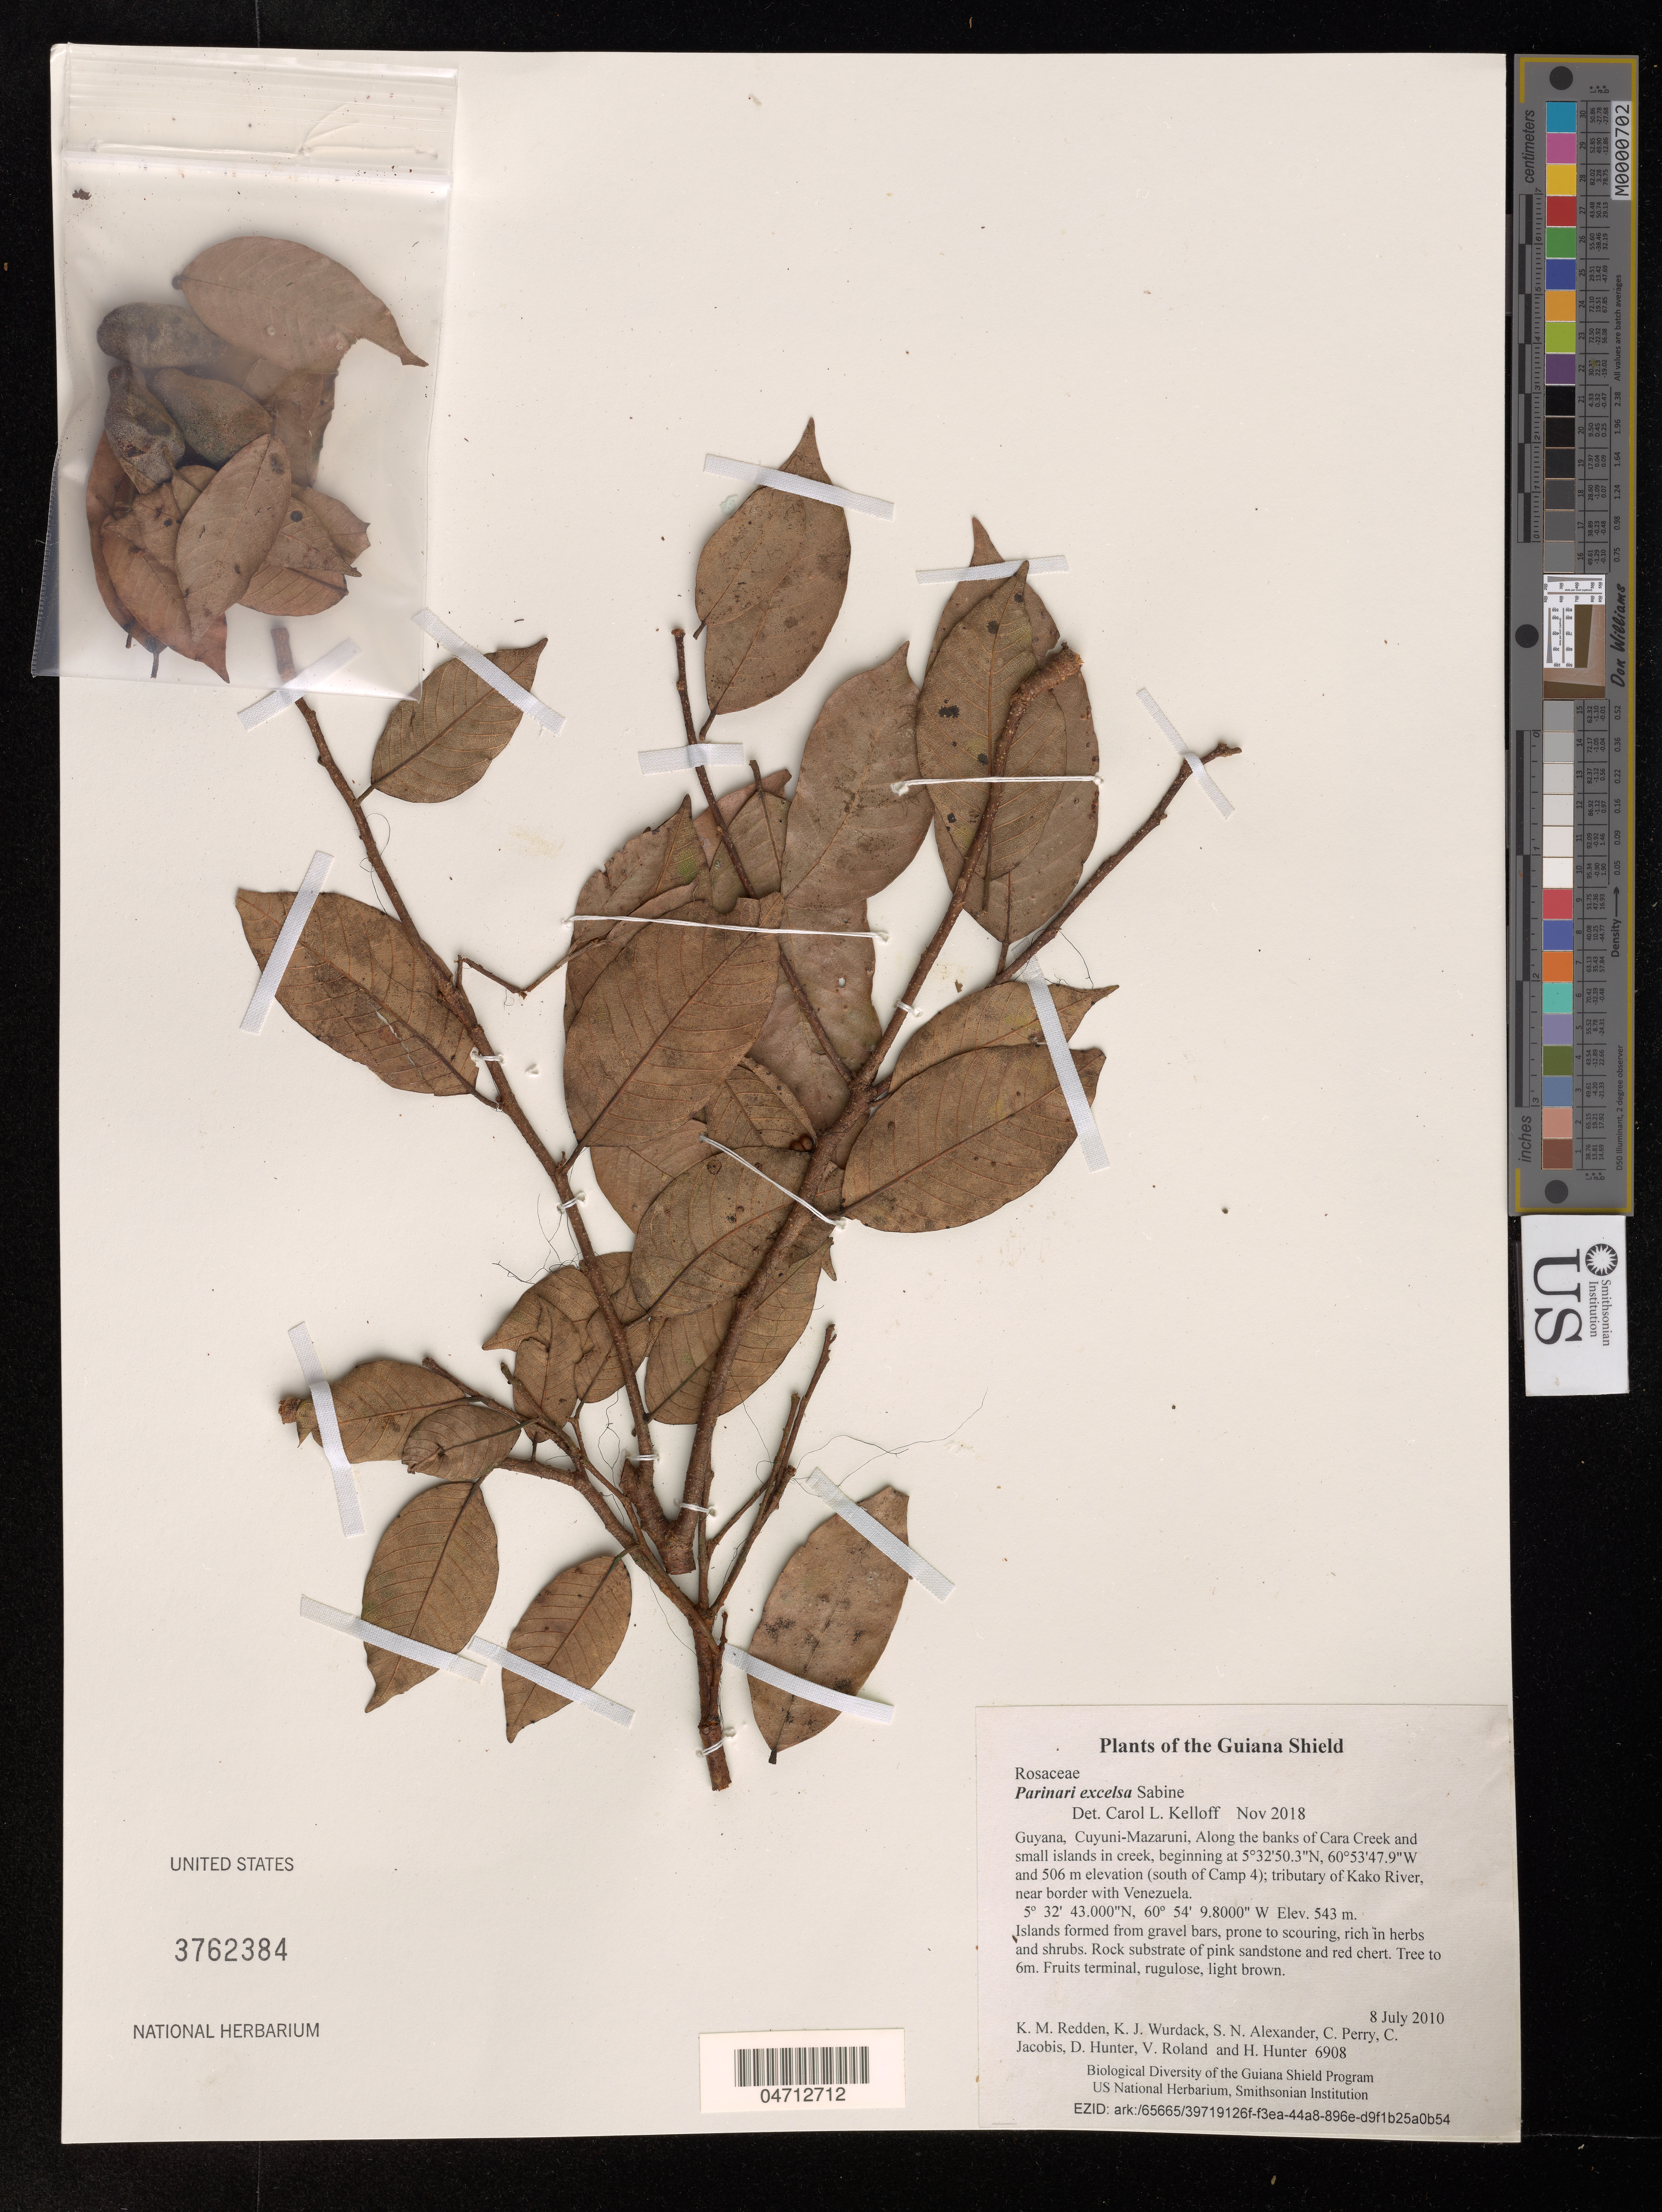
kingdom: Plantae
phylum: Tracheophyta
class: Magnoliopsida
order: Malpighiales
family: Chrysobalanaceae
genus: Parinari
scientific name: Parinari excelsa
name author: Sabine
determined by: Kelloff, Carol L.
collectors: K. M. Redden, K. Wurdack, S. N. Alexander, C. Perry, C. Jacobis, D. Hunter, V. Roland & H. Hunter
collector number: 6908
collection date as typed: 8 July 2010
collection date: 2010-07-08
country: Guyana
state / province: Cuyuni-Mazaruni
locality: Along the banks of Cara Creek and small islands in creek, beginning at 5°32'50.3"N, 60°53'47.9"W and 506 m elevation (south of Camp 4); tributary of Kako River, near border with Venezuela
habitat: Islands formed from gravel bars, prone to scouring, rich in herbs and shrubs. Rock substrate of pink sandstone and red chert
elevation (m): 543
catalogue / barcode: US 3762384